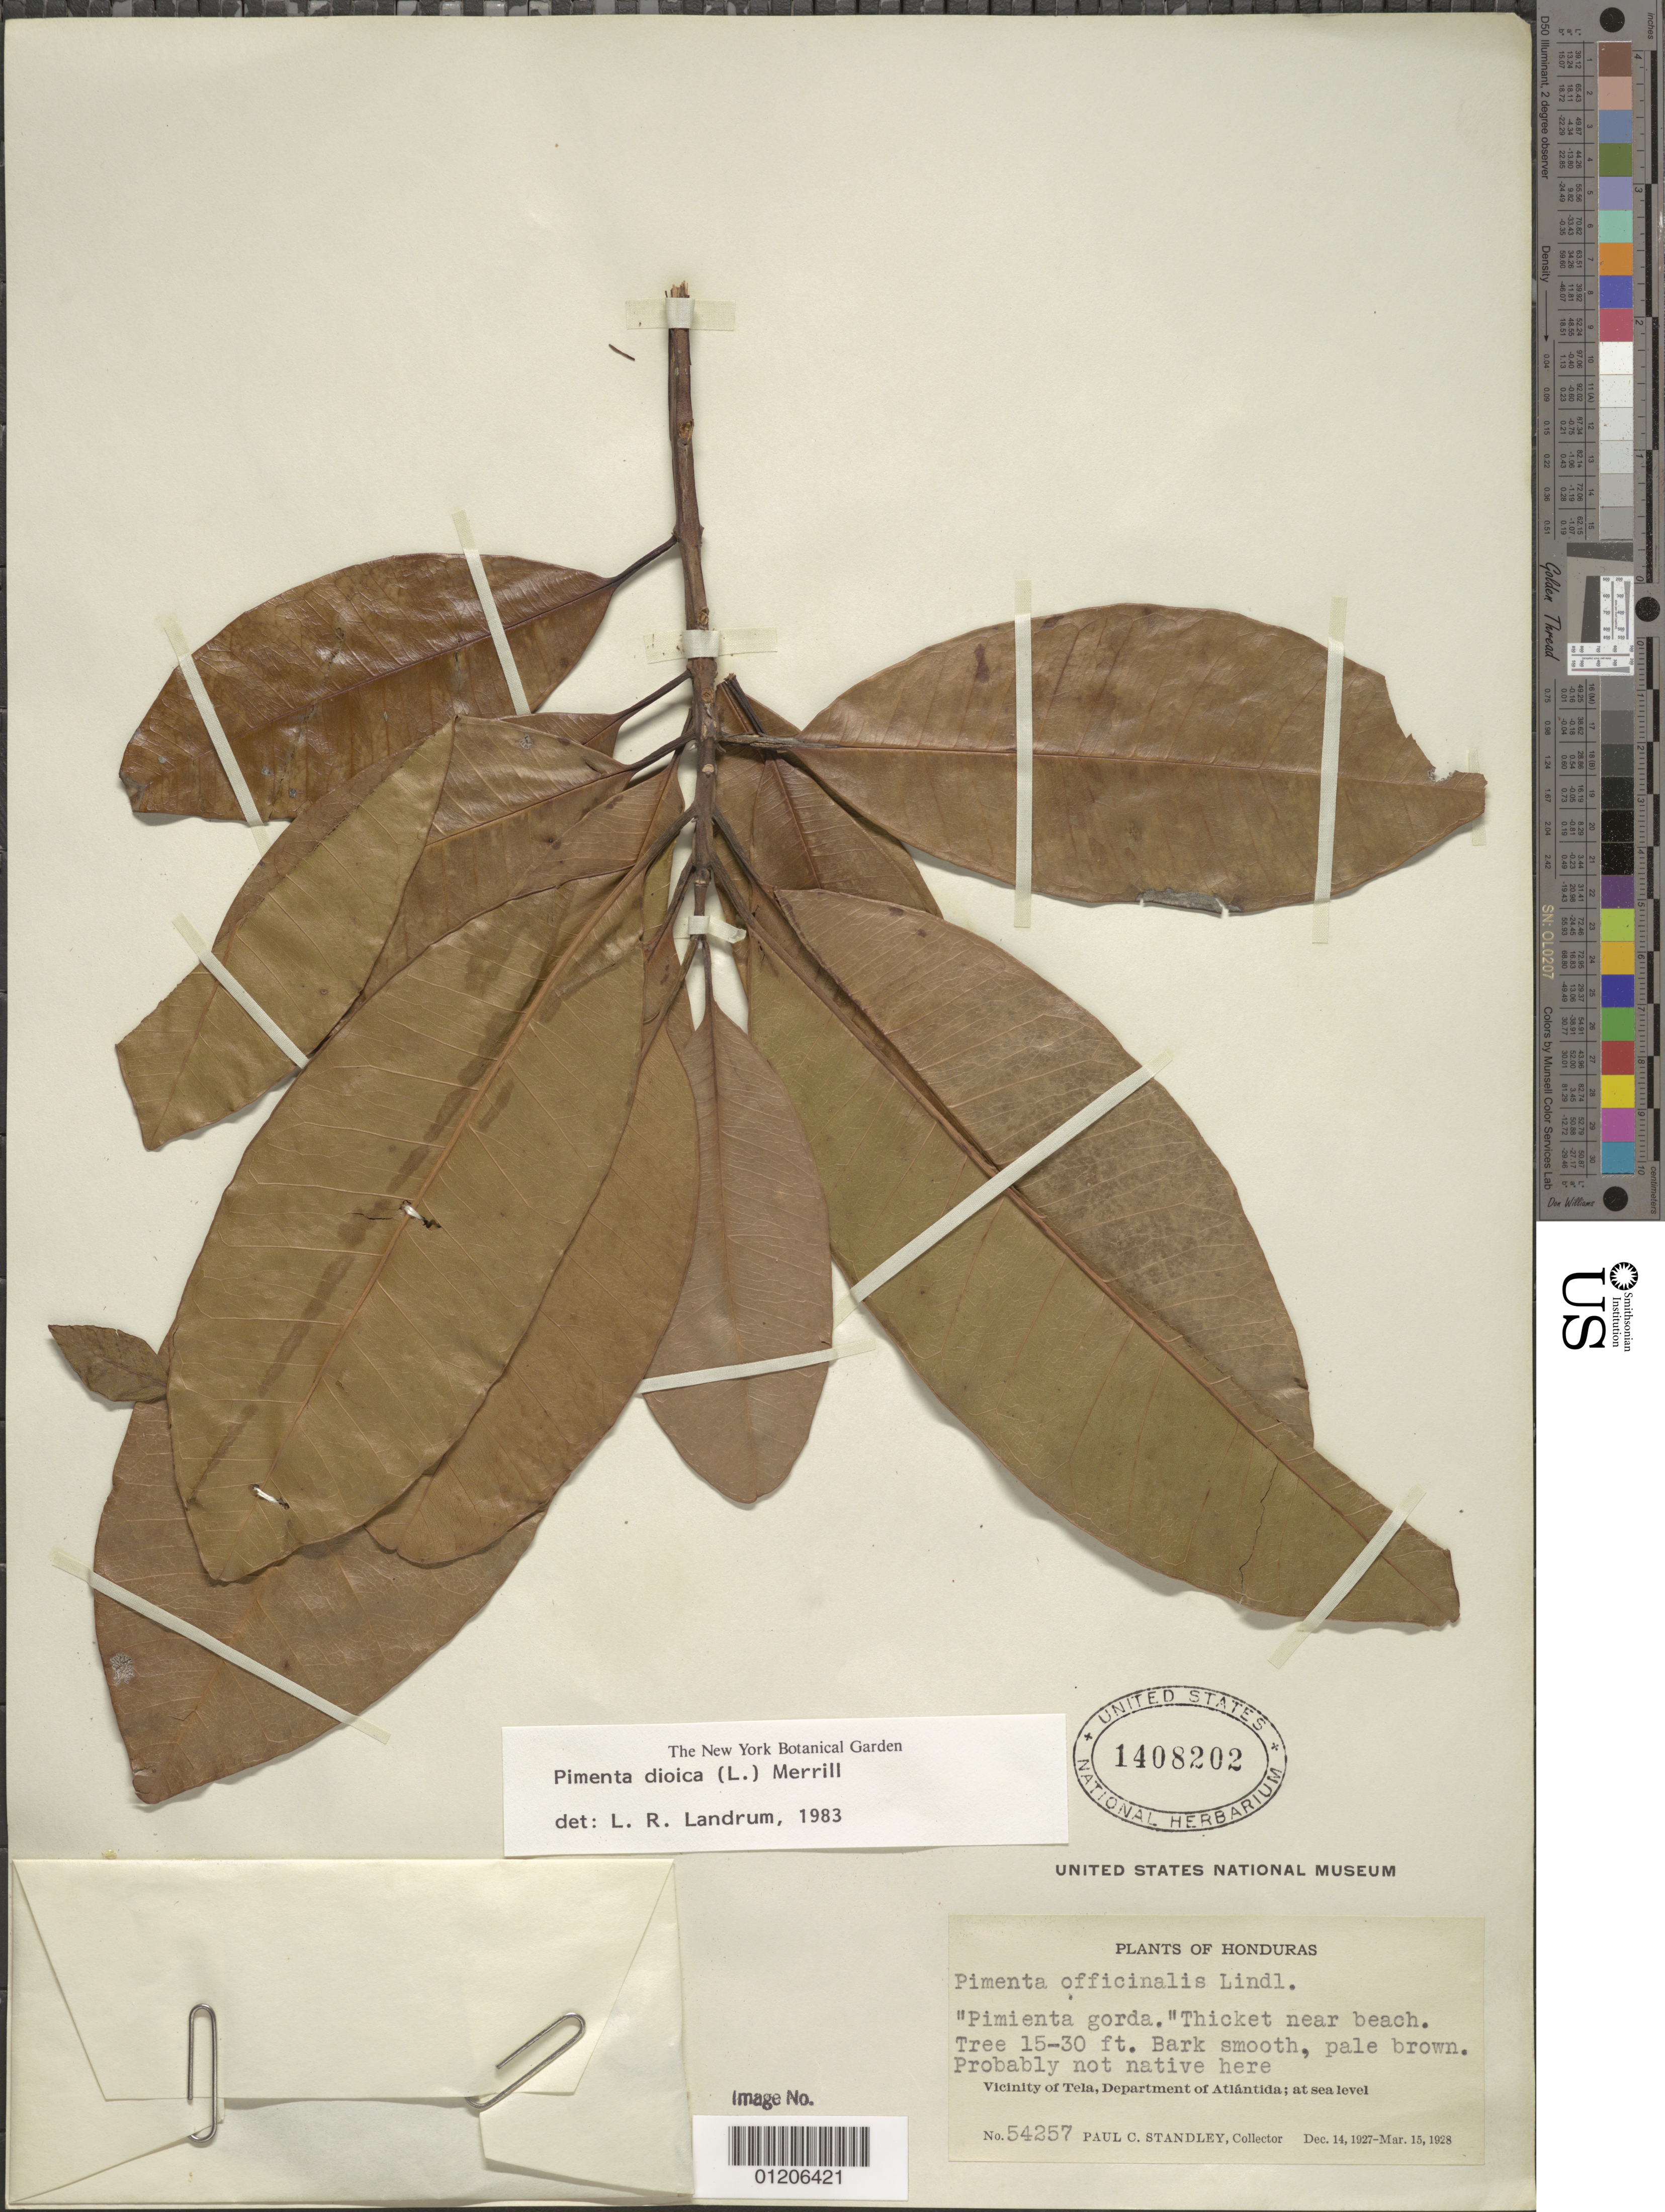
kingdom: Plantae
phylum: Tracheophyta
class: Magnoliopsida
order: Myrtales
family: Myrtaceae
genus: Pimenta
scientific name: Pimenta dioica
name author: (L.) Merr.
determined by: Landrum, L. R.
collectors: P. C. Standley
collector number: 54257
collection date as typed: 14 Dec 1927 to 15 Mar 1928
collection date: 1927-12-14/1928-03-15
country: Honduras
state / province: Atlántida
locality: Vicinity of Tela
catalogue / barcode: US 1408202